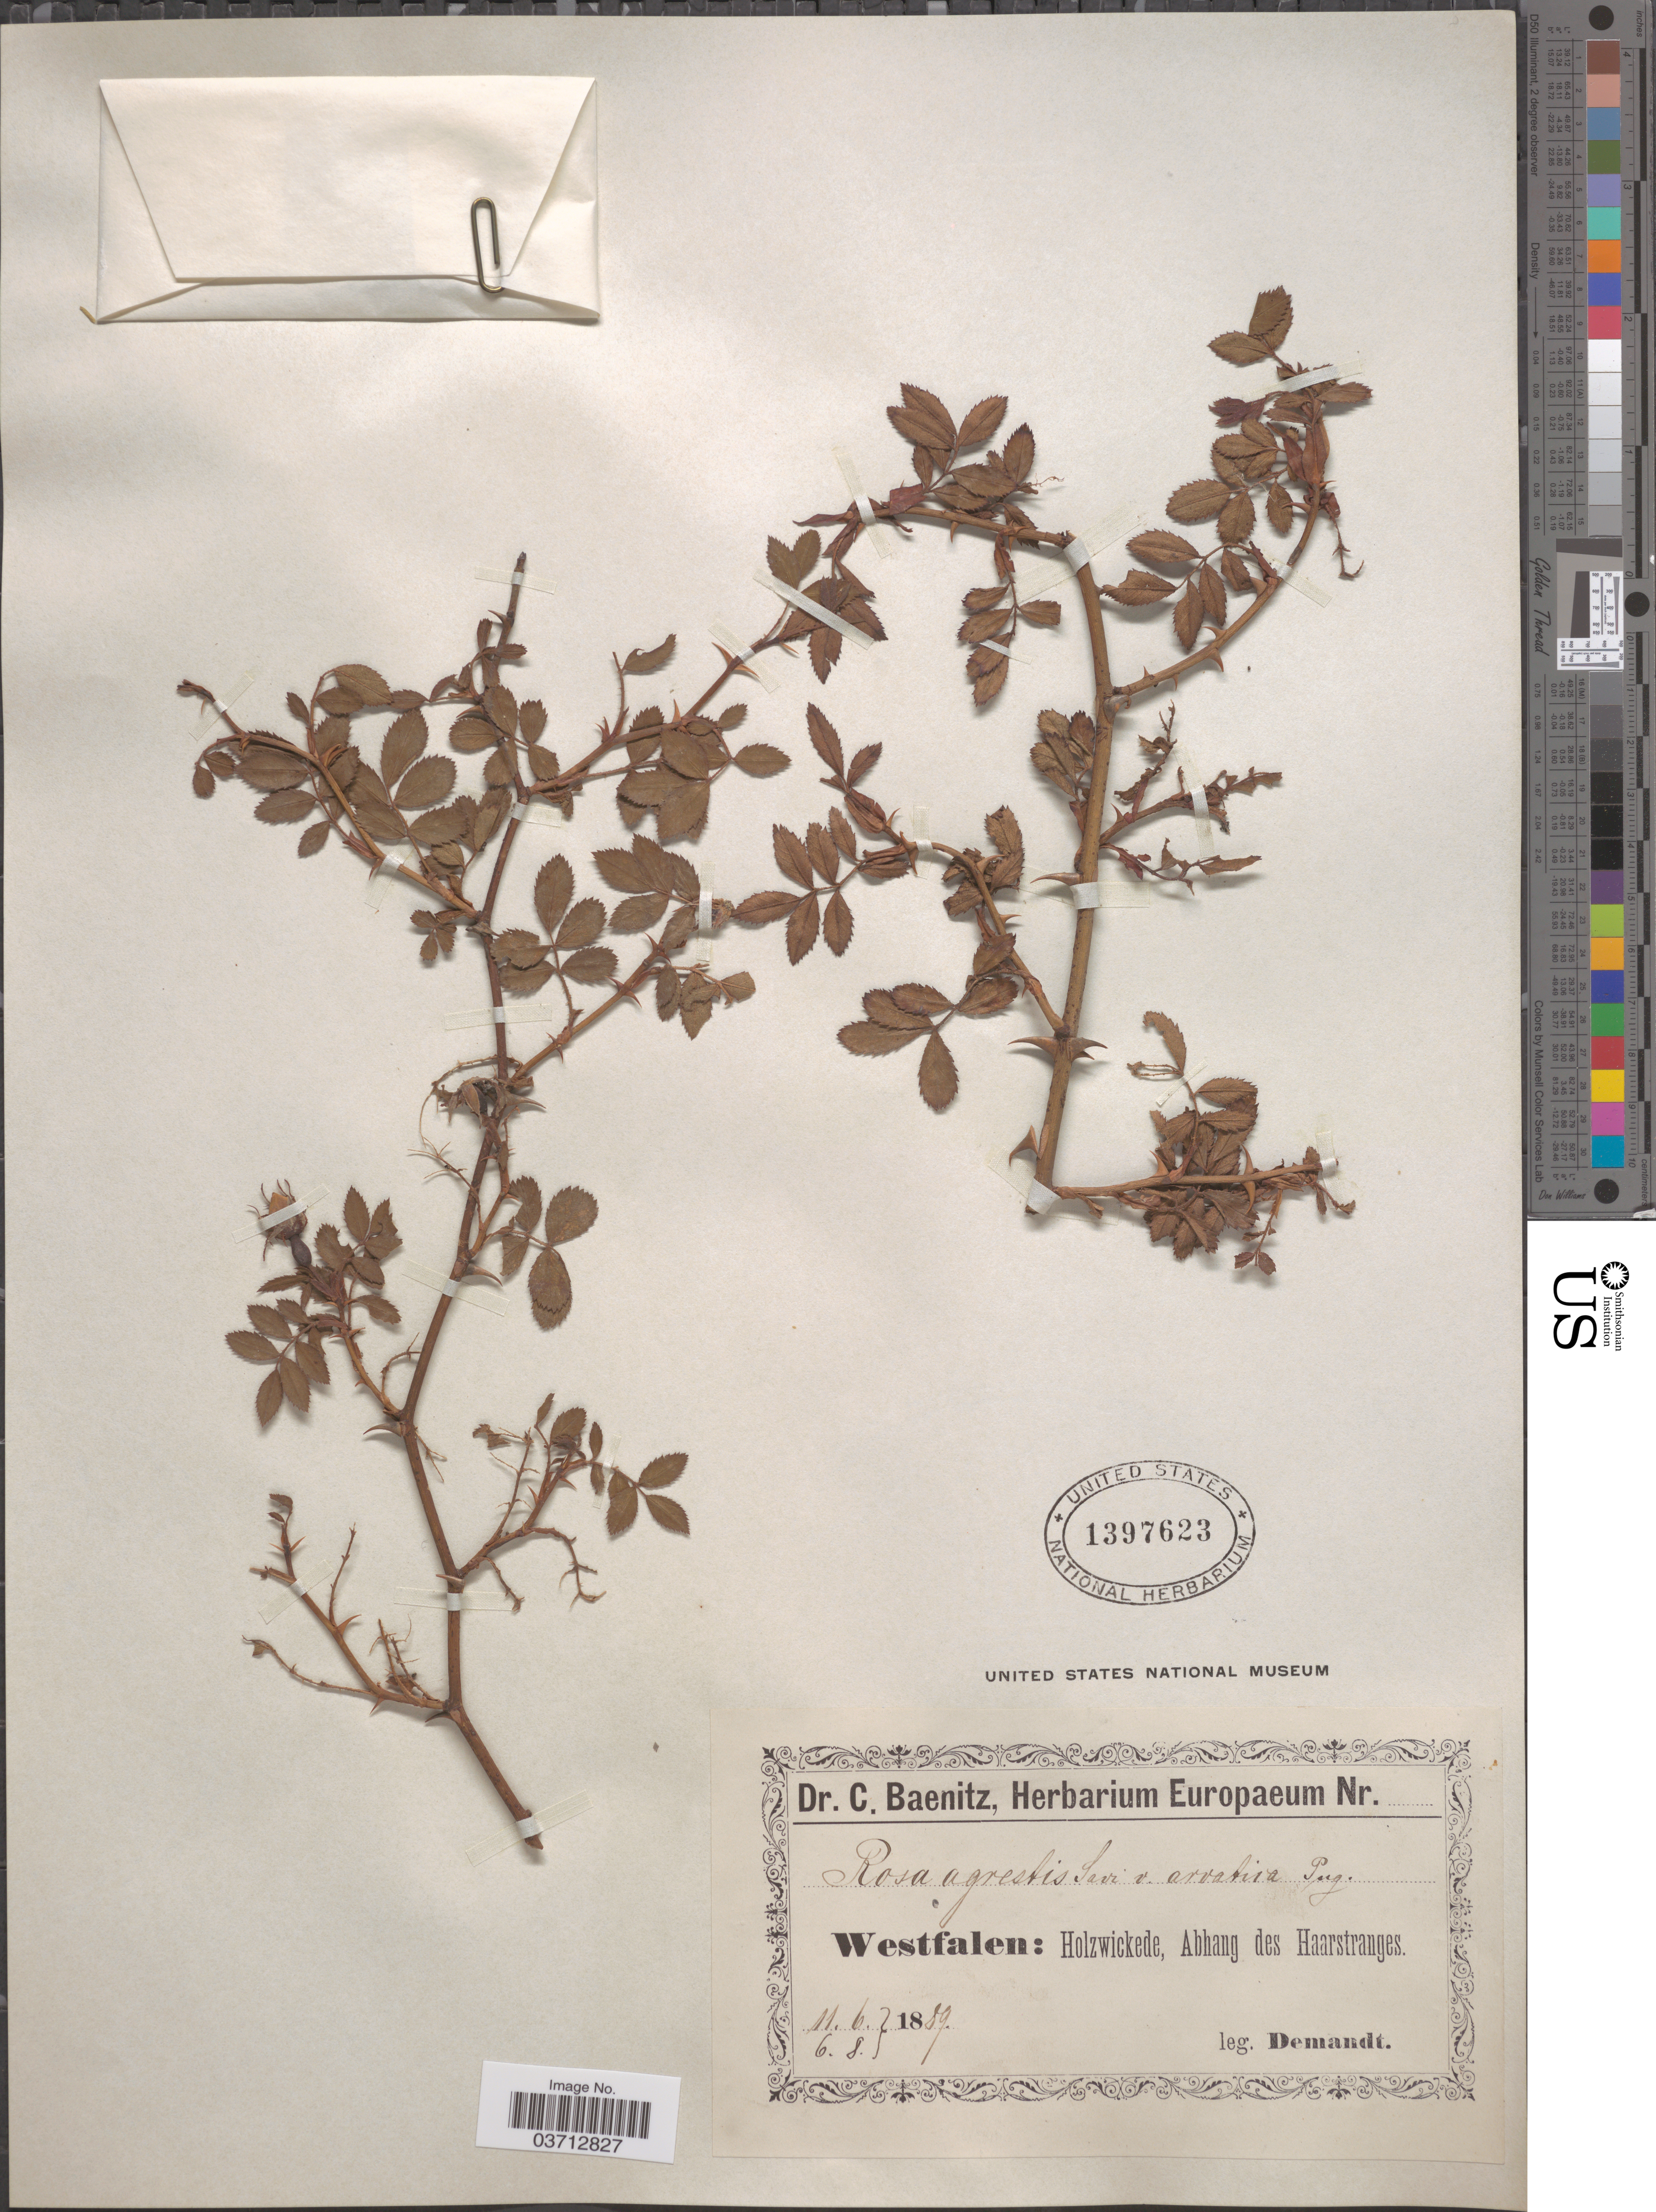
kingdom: Plantae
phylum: Tracheophyta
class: Magnoliopsida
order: Rosales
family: Rosaceae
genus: Rosa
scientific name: Rosa agrestis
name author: Savi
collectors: -. Demandt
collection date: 1889-06-11/1889-08-06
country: Germany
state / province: Nordrhein-Westfalen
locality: Westfalen: Holzwickede, Abhang des Haarstranges.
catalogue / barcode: US 1397623